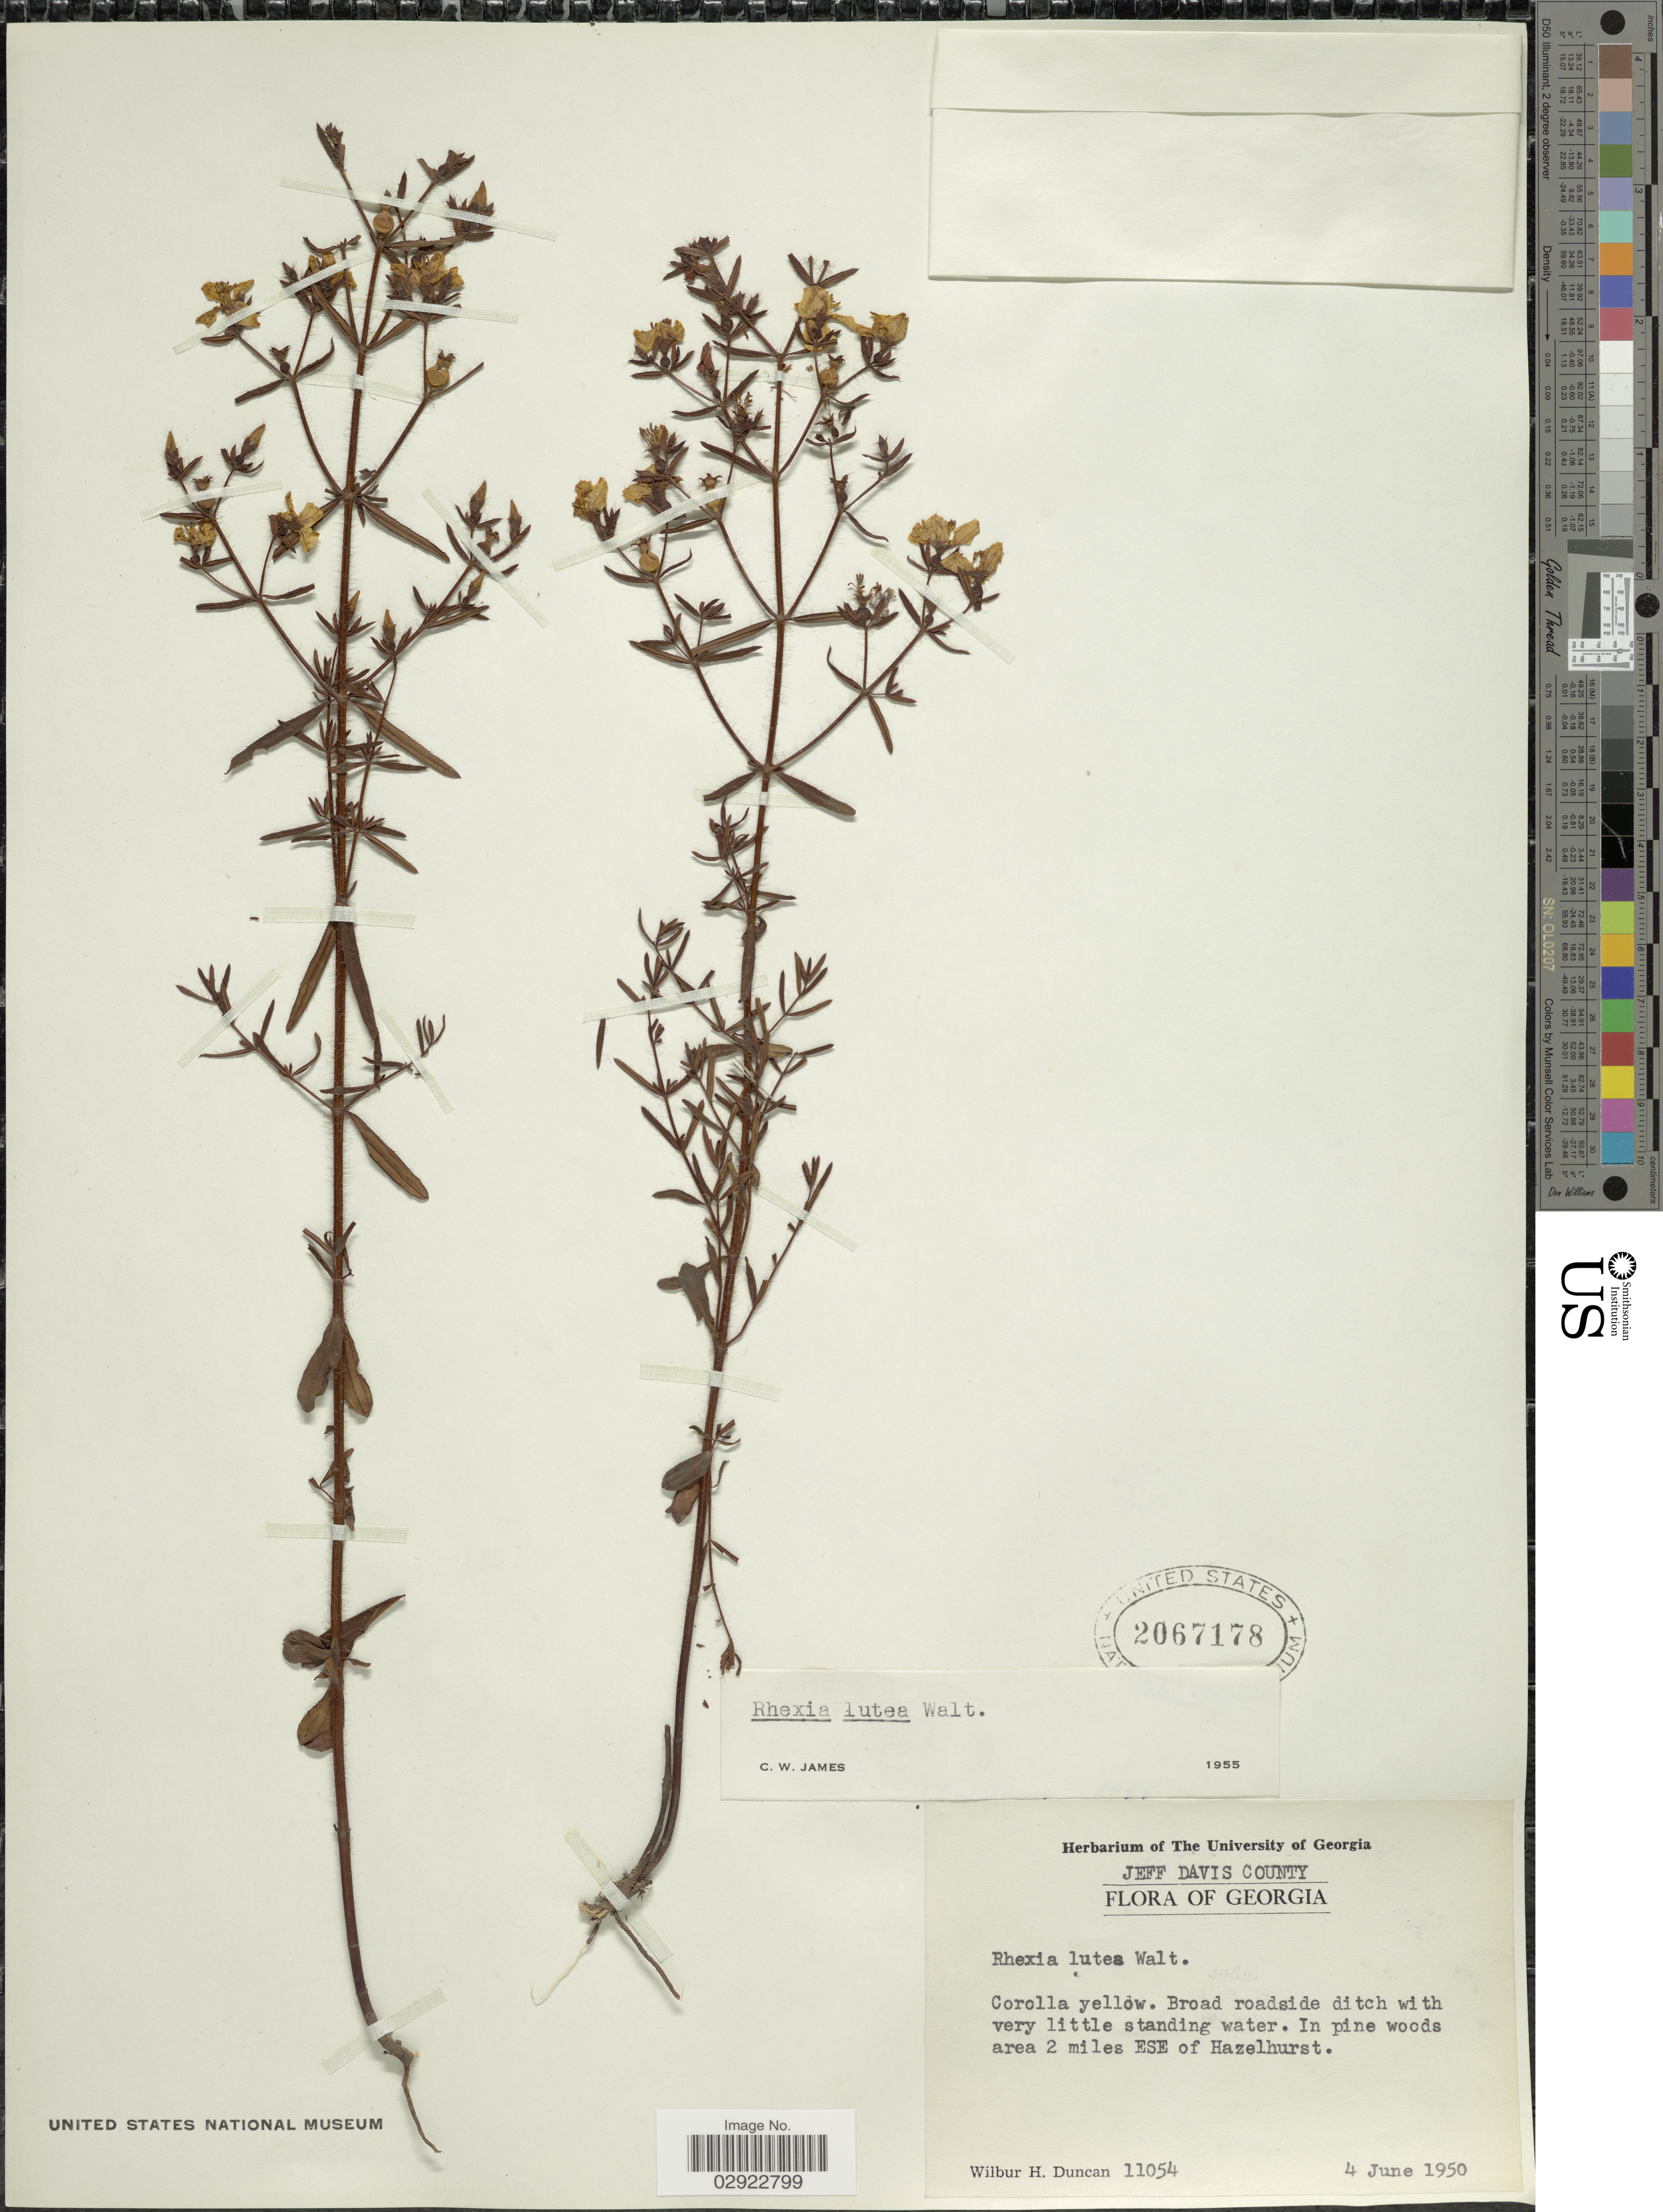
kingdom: Plantae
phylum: Tracheophyta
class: Magnoliopsida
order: Myrtales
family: Melastomataceae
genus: Rhexia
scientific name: Rhexia lutea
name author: Walter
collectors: W. H. Duncan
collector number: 11054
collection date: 1950-06-04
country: United States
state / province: Georgia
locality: Jeff Davis County. In pine woods area 2 miles ESE of Hazelhurst.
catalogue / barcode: US 2067178